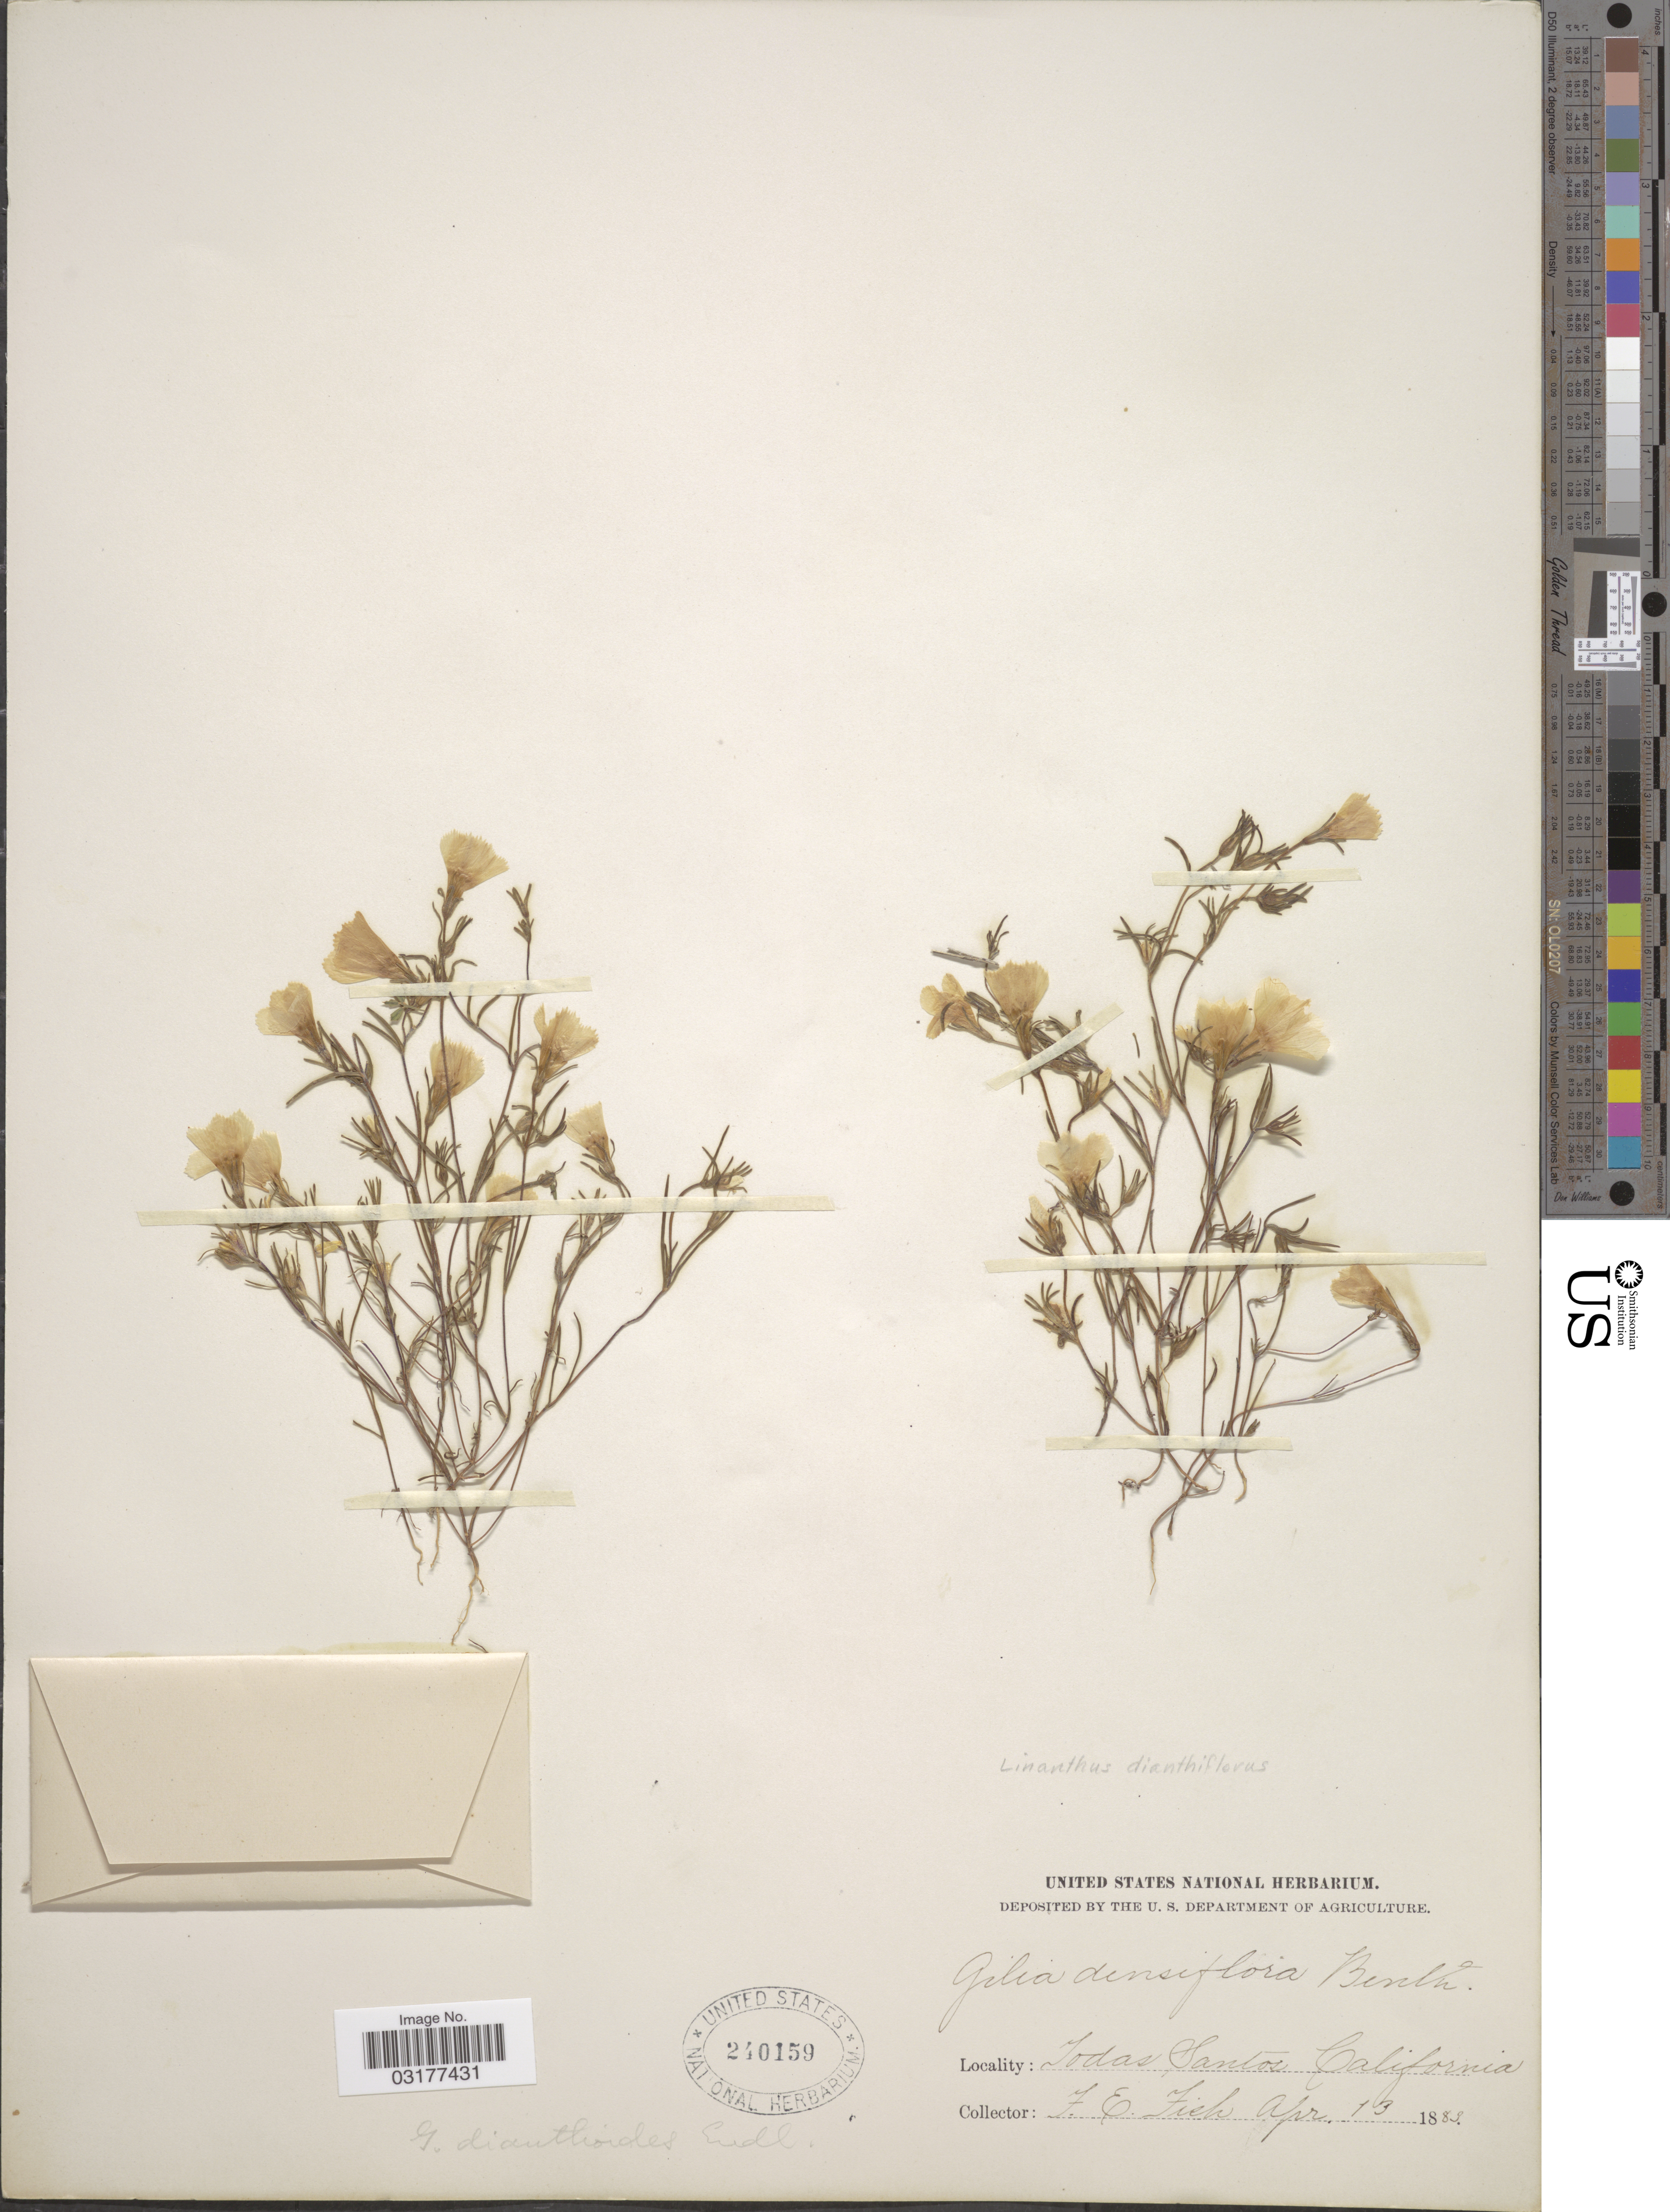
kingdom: Plantae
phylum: Tracheophyta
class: Magnoliopsida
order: Ericales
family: Polemoniaceae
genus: Linanthus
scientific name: Linanthus dianthiflorus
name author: (Benth.) Greene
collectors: F. Fish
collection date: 1883-04-13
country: United States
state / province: California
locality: Todos Santos.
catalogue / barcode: US 240159